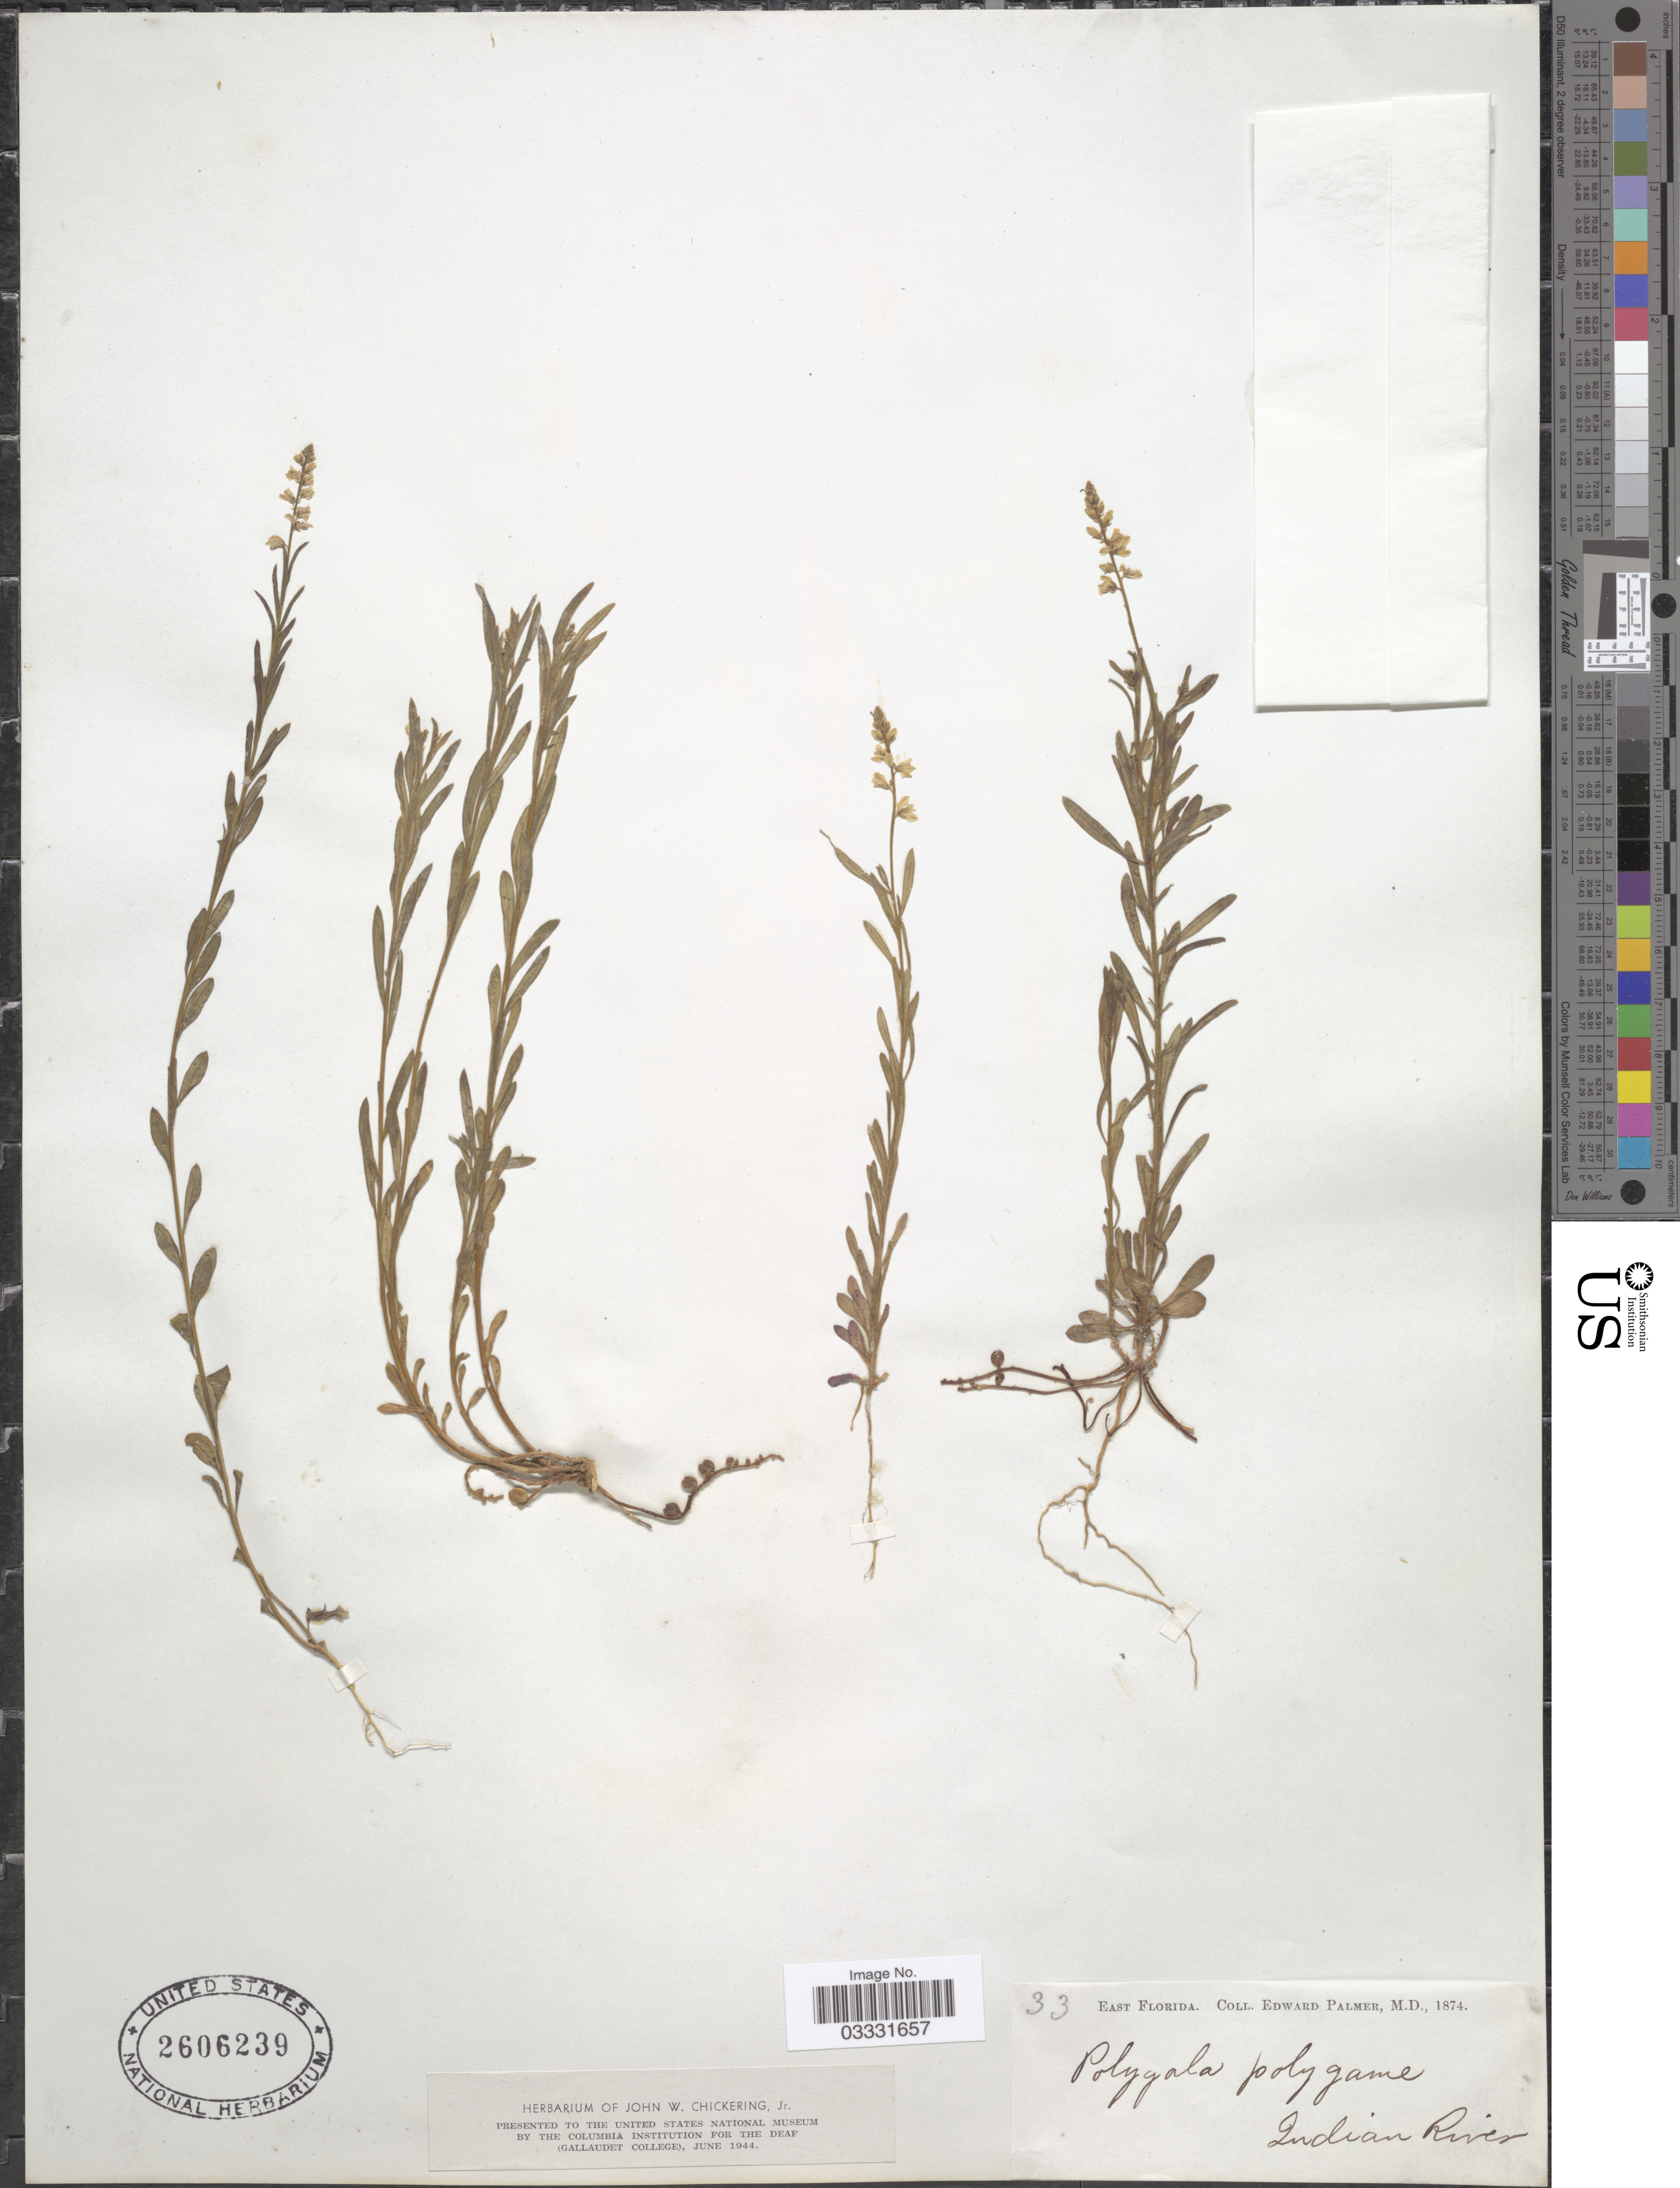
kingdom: Plantae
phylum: Tracheophyta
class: Magnoliopsida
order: Fabales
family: Polygalaceae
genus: Polygala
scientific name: Polygala polygama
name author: Walter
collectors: E. Palmer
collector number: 33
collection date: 1874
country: United States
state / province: Florida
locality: East Florida. Indian River.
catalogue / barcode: US 2606239